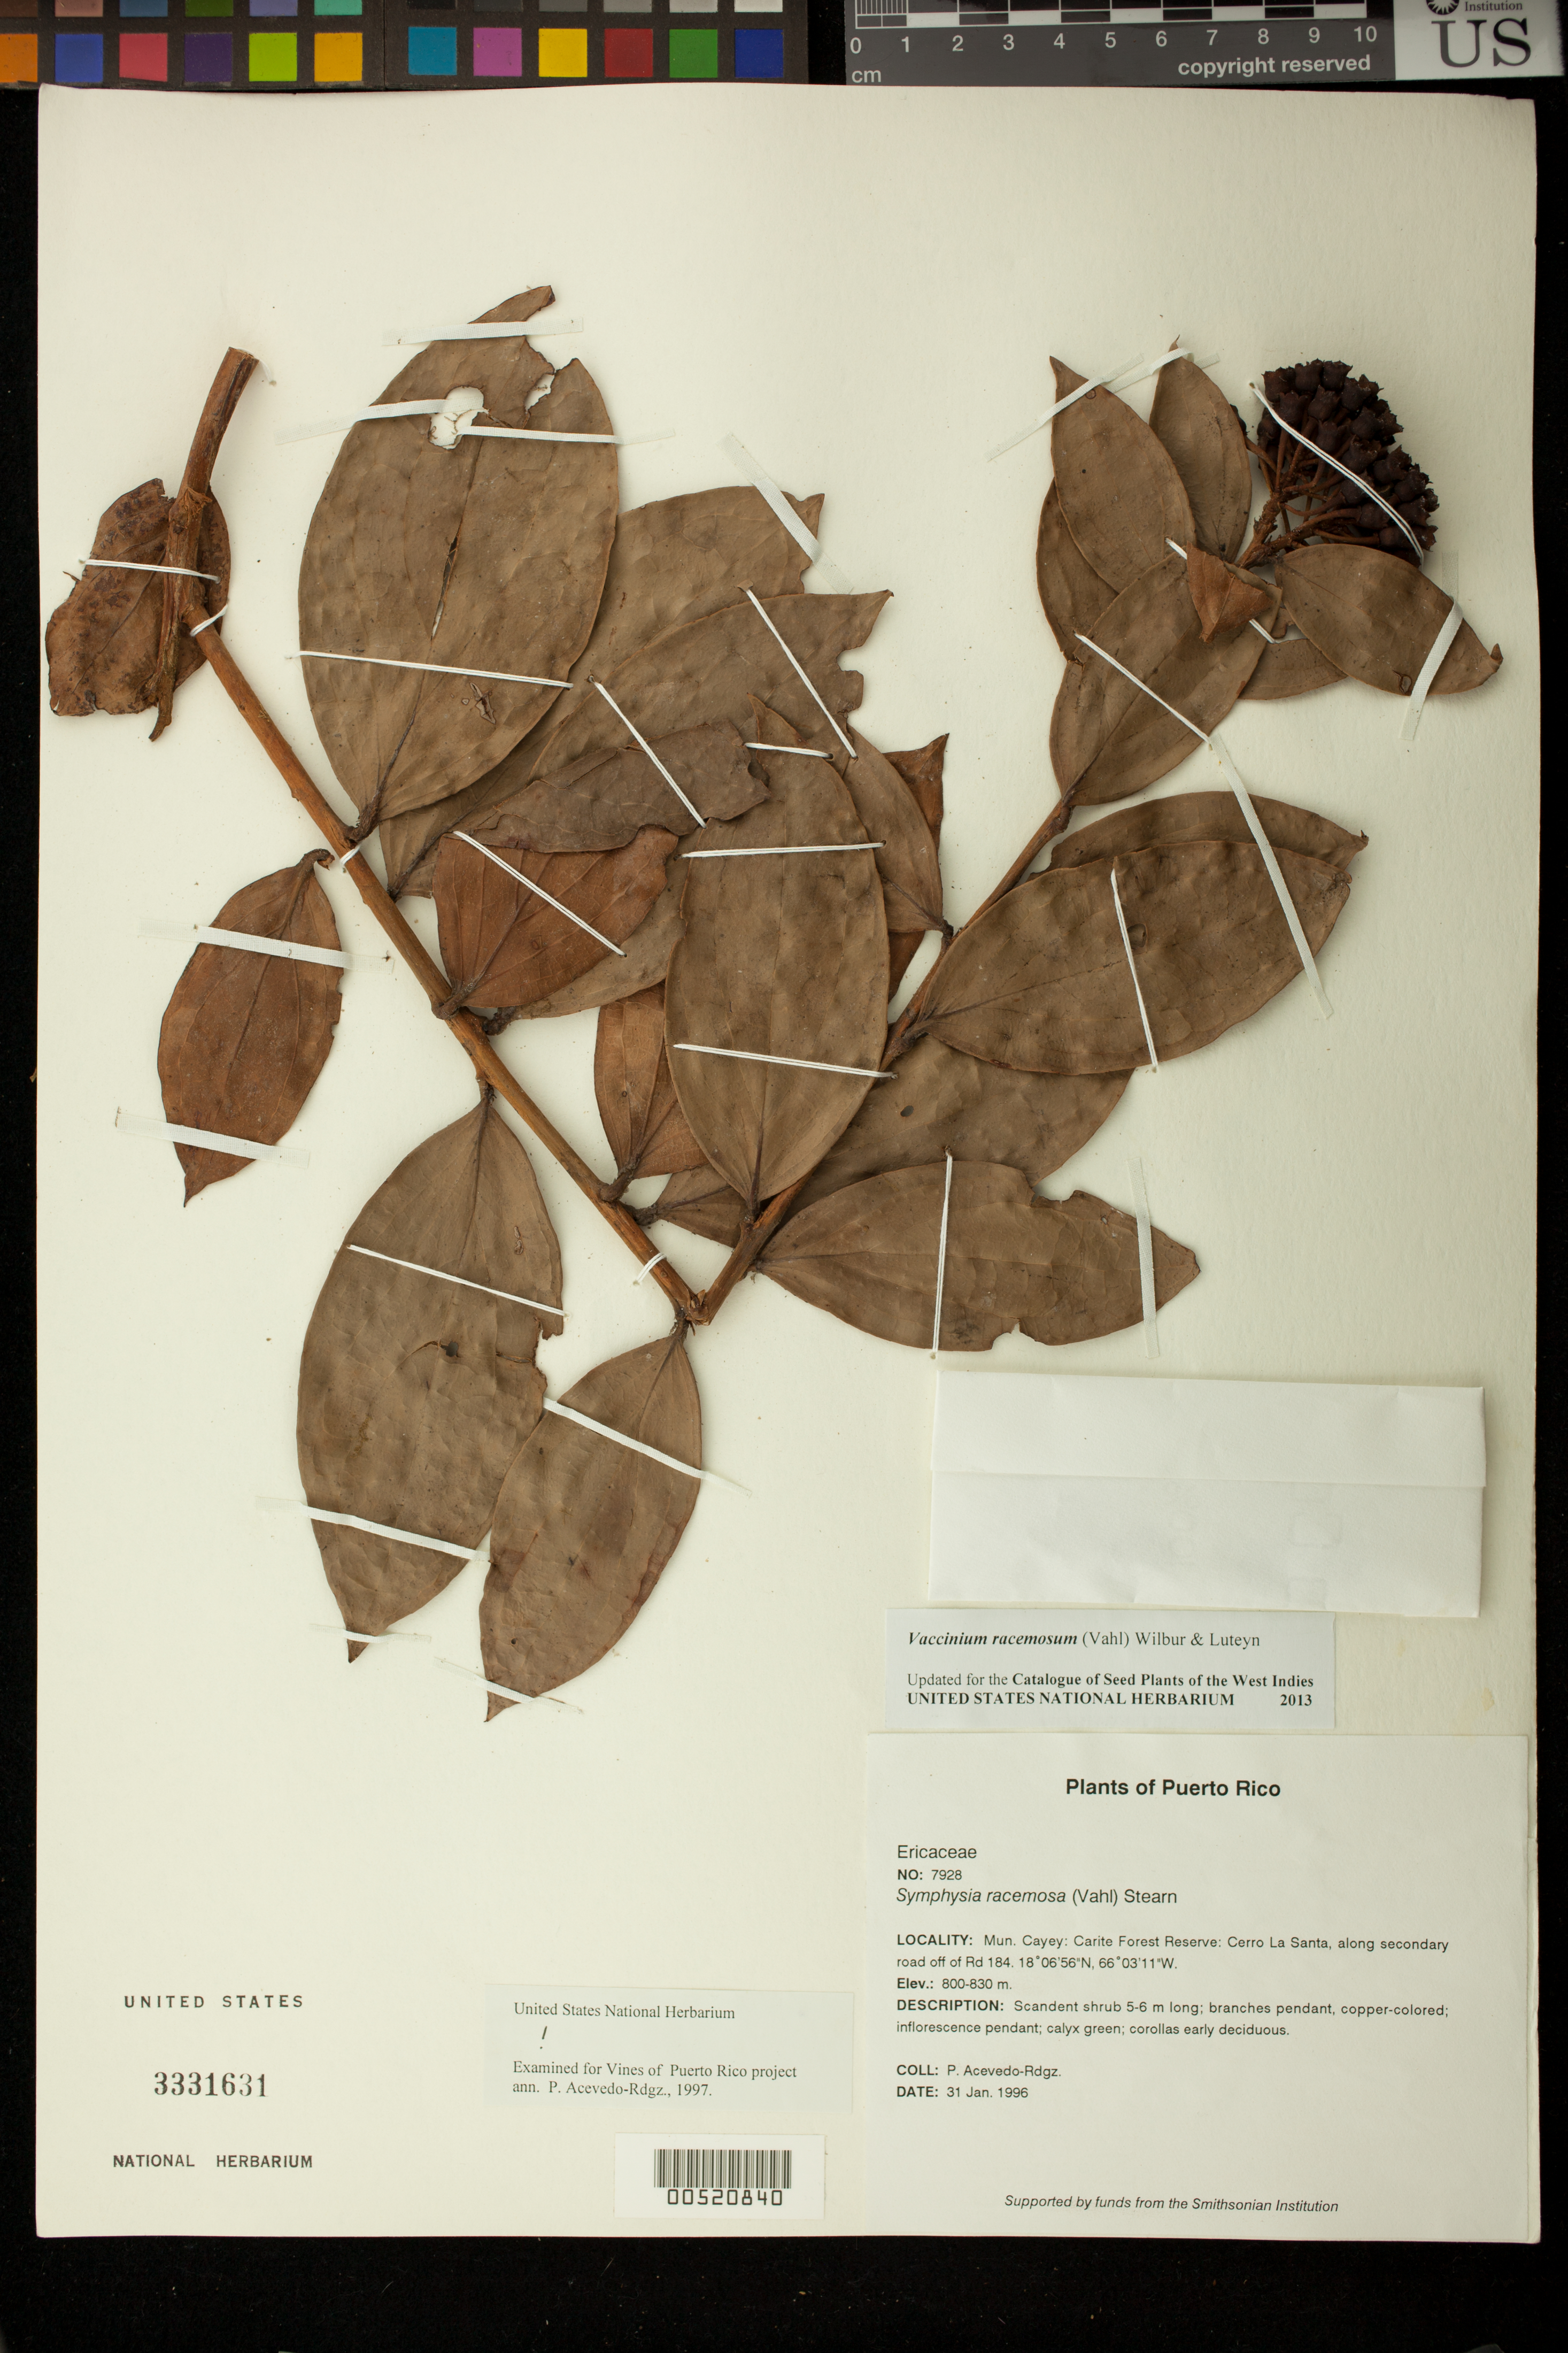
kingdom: Plantae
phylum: Tracheophyta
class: Magnoliopsida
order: Ericales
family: Ericaceae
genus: Vaccinium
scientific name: Vaccinium racemosum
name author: (Vahl) Wilbur & Luteyn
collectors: P. Acevedo-Rodr.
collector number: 7928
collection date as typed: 31 Jan 1996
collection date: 1996-01-31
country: Puerto Rico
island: Puerto Rico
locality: Mun. Cayey: Carite Forest Reserve: Cerro La Santa, along secondary road off of Rd. 184.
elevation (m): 800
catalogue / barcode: US 3331631